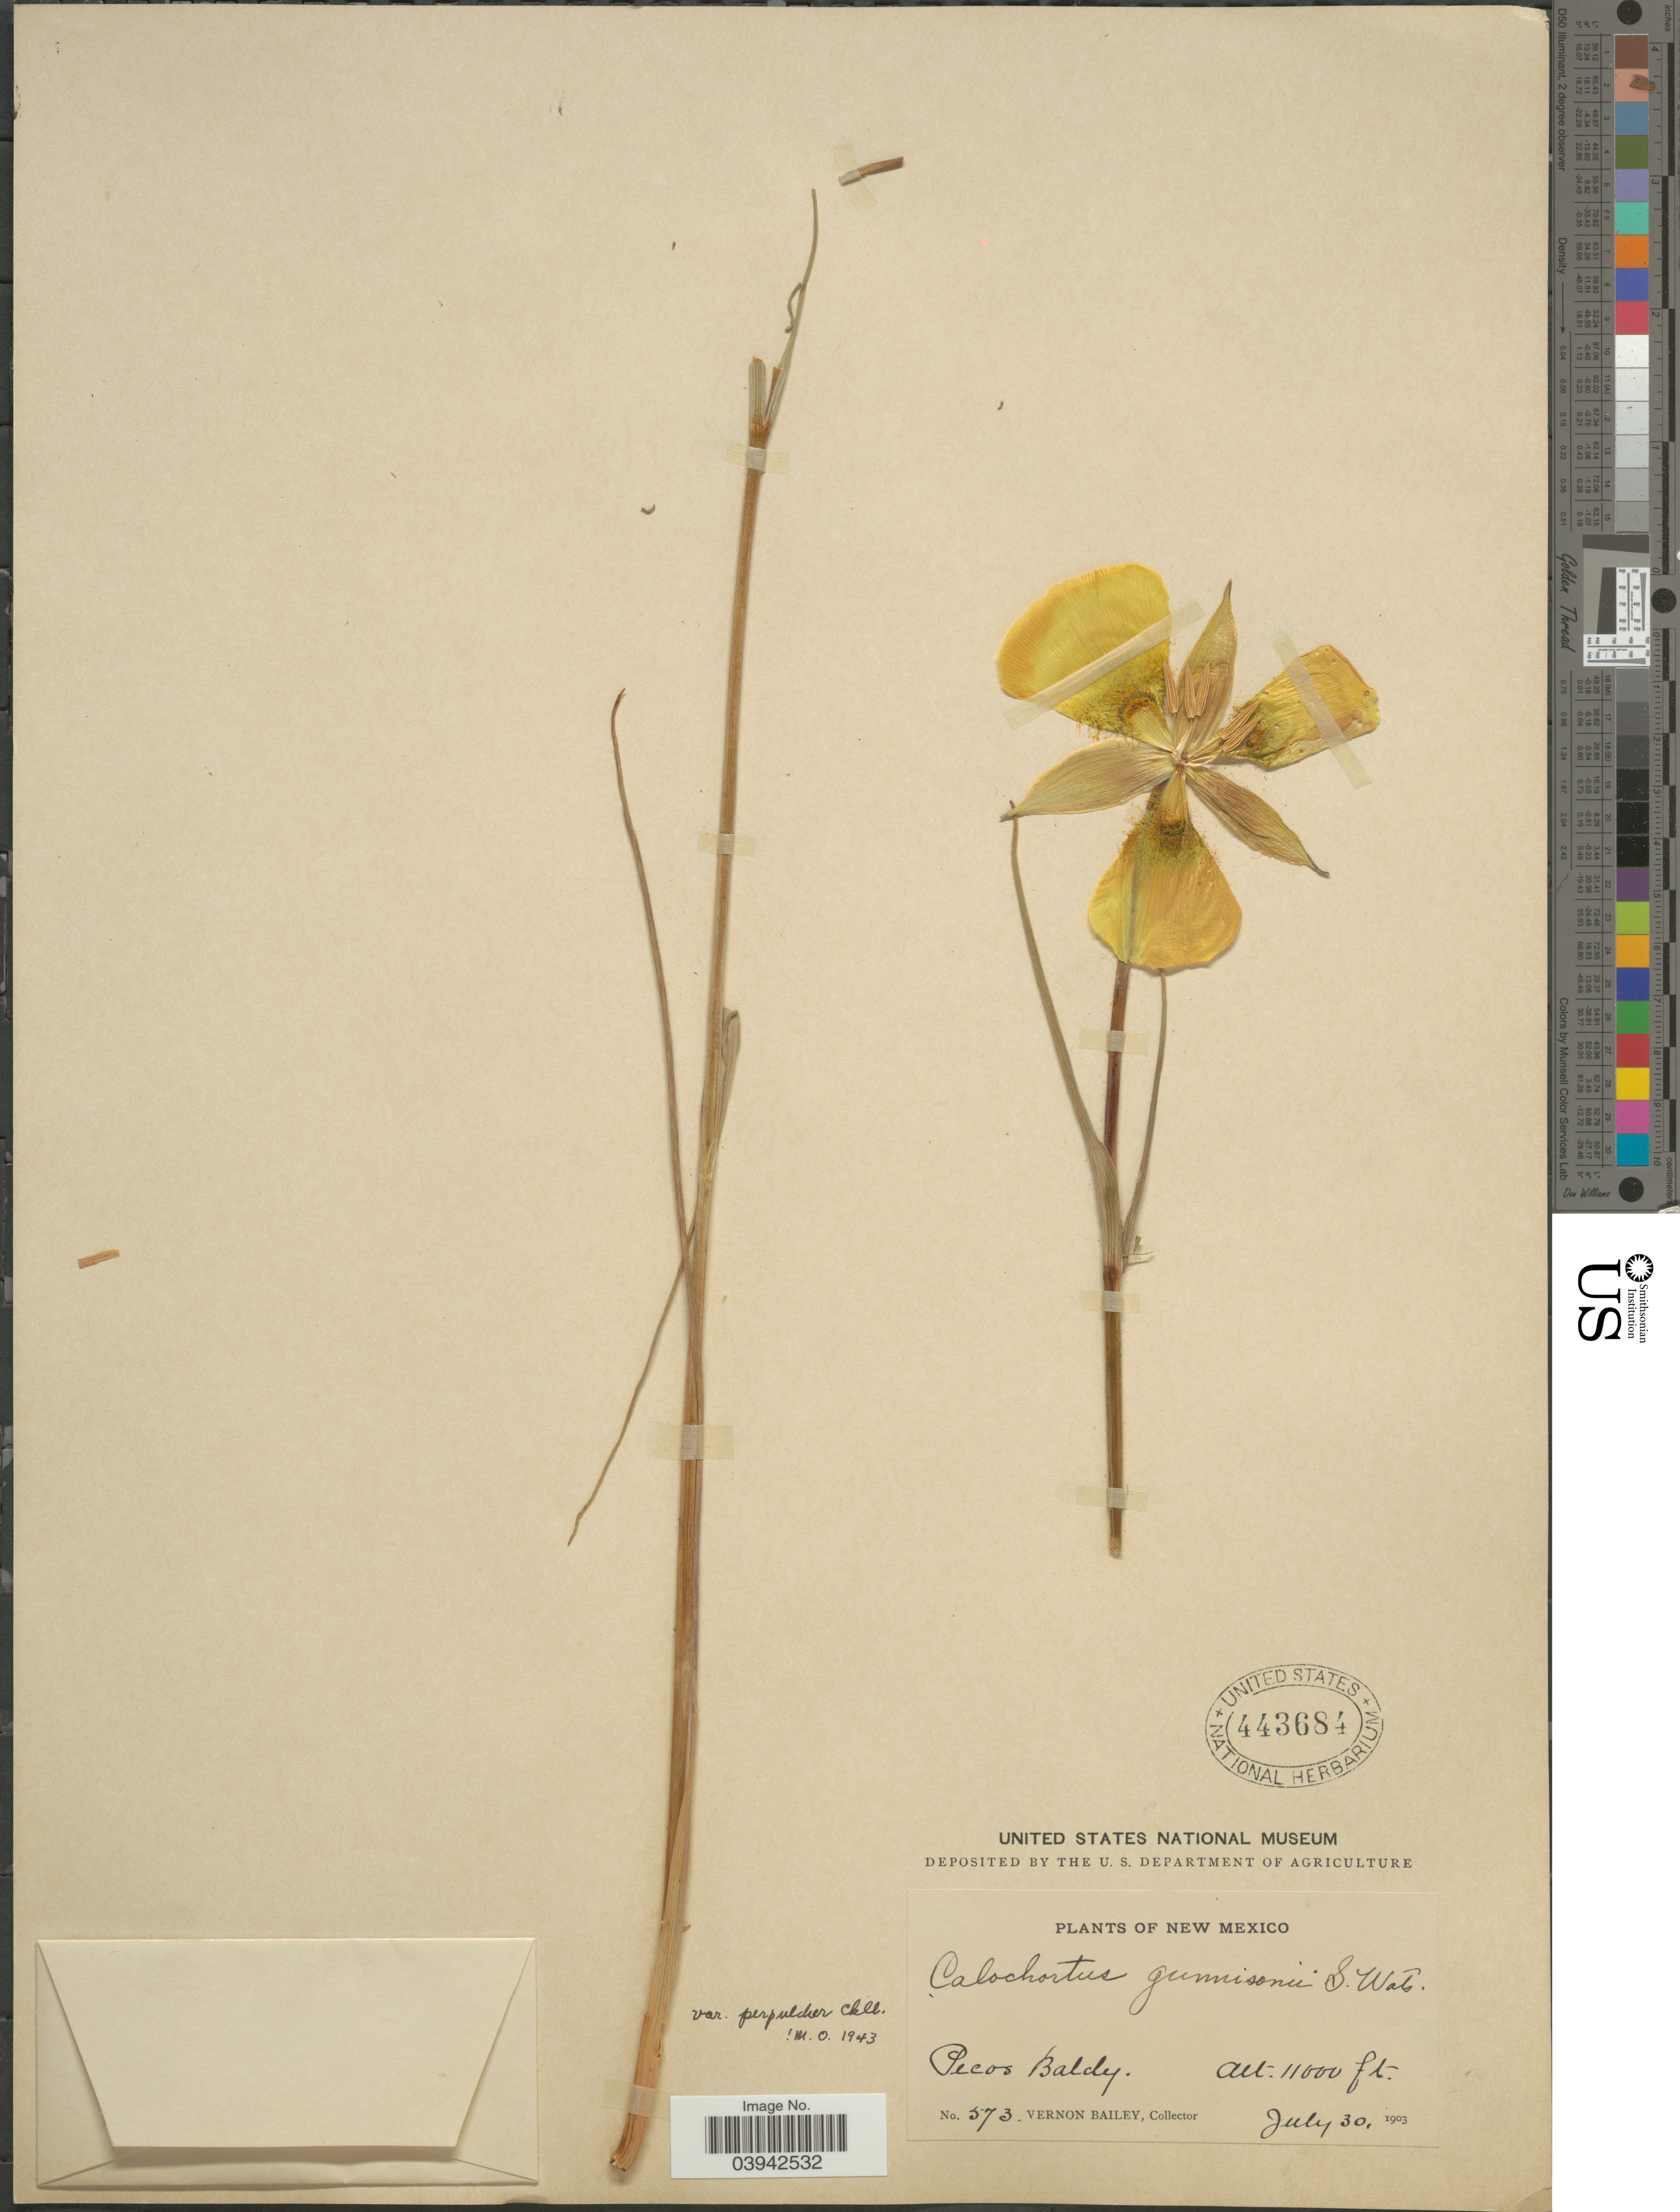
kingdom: Plantae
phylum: Tracheophyta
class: Liliopsida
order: Liliales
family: Liliaceae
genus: Calochortus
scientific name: Calochortus gunnisonii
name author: S. Watson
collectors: V. O. Bailey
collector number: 573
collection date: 1903-07-30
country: United States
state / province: New Mexico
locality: Pecos Baldy.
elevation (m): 3353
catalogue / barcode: US 443684